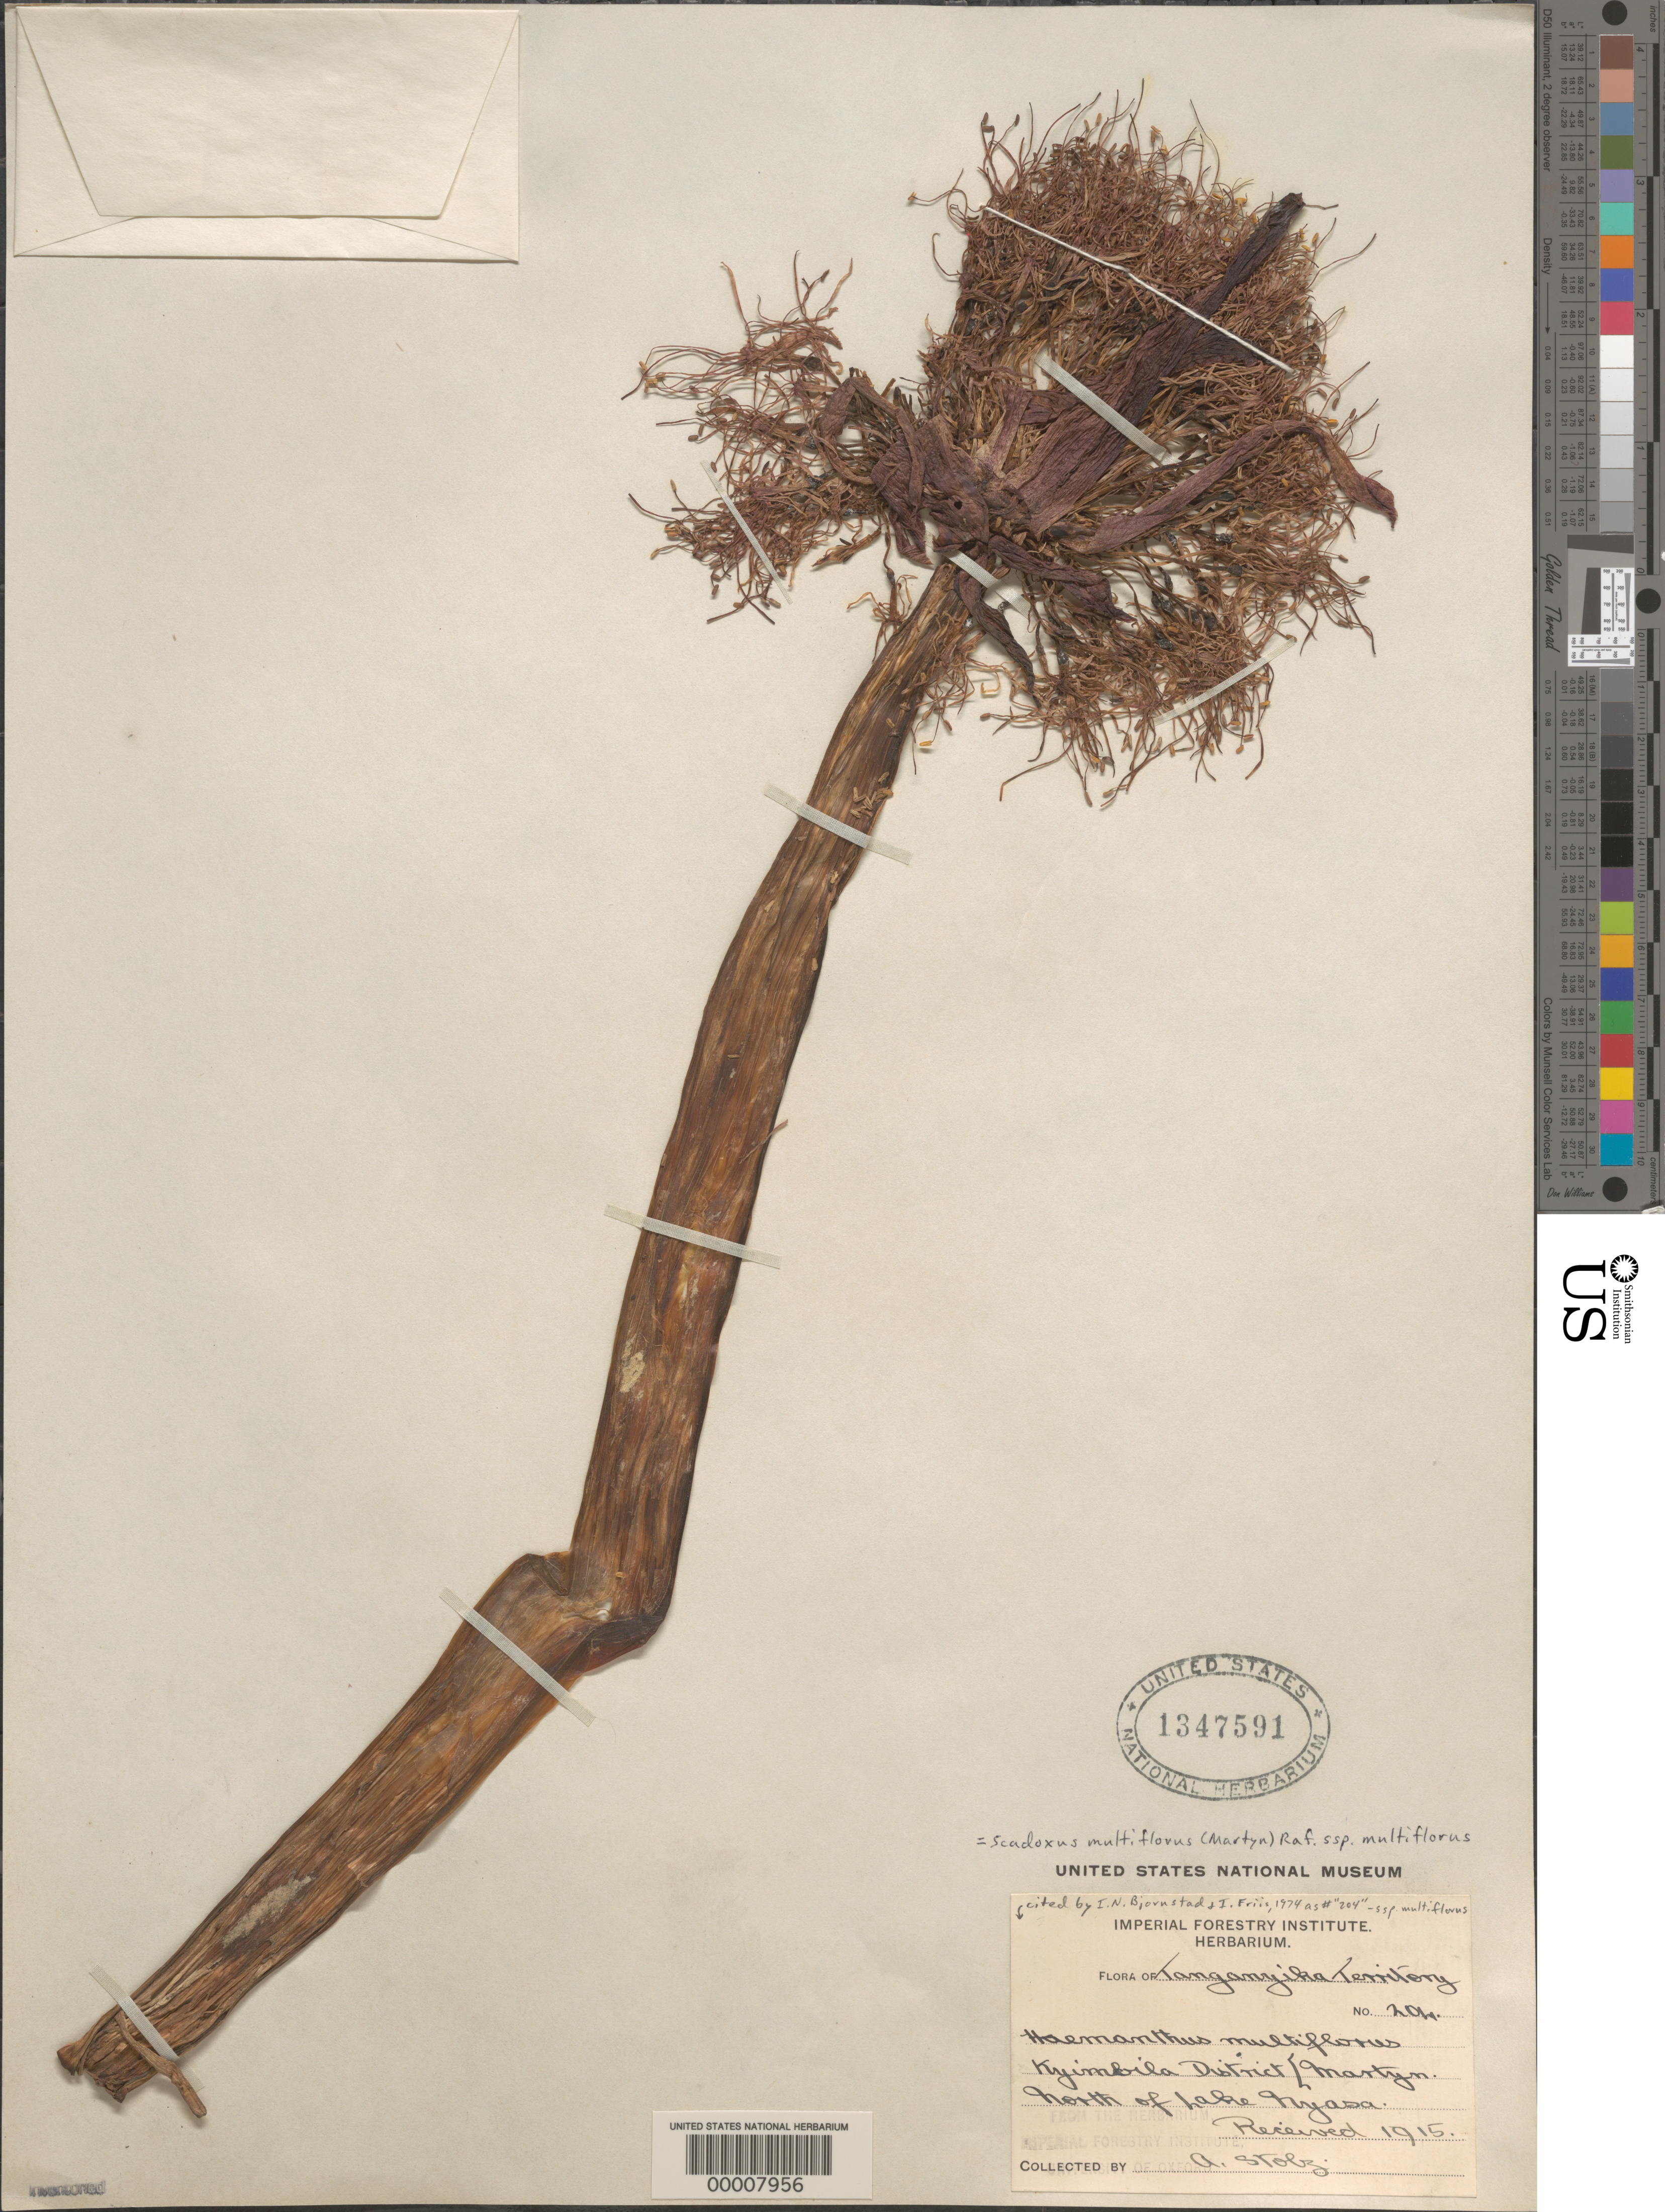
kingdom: Plantae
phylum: Tracheophyta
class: Liliopsida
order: Asparagales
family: Amaryllidaceae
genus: Scadoxus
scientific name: Scadoxus multiflorus subsp. multiflorus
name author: (Martyn) Raf.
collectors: A. Stolz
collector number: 204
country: Tanzania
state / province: Mbeya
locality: N of lake nyasa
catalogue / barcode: US 1347591